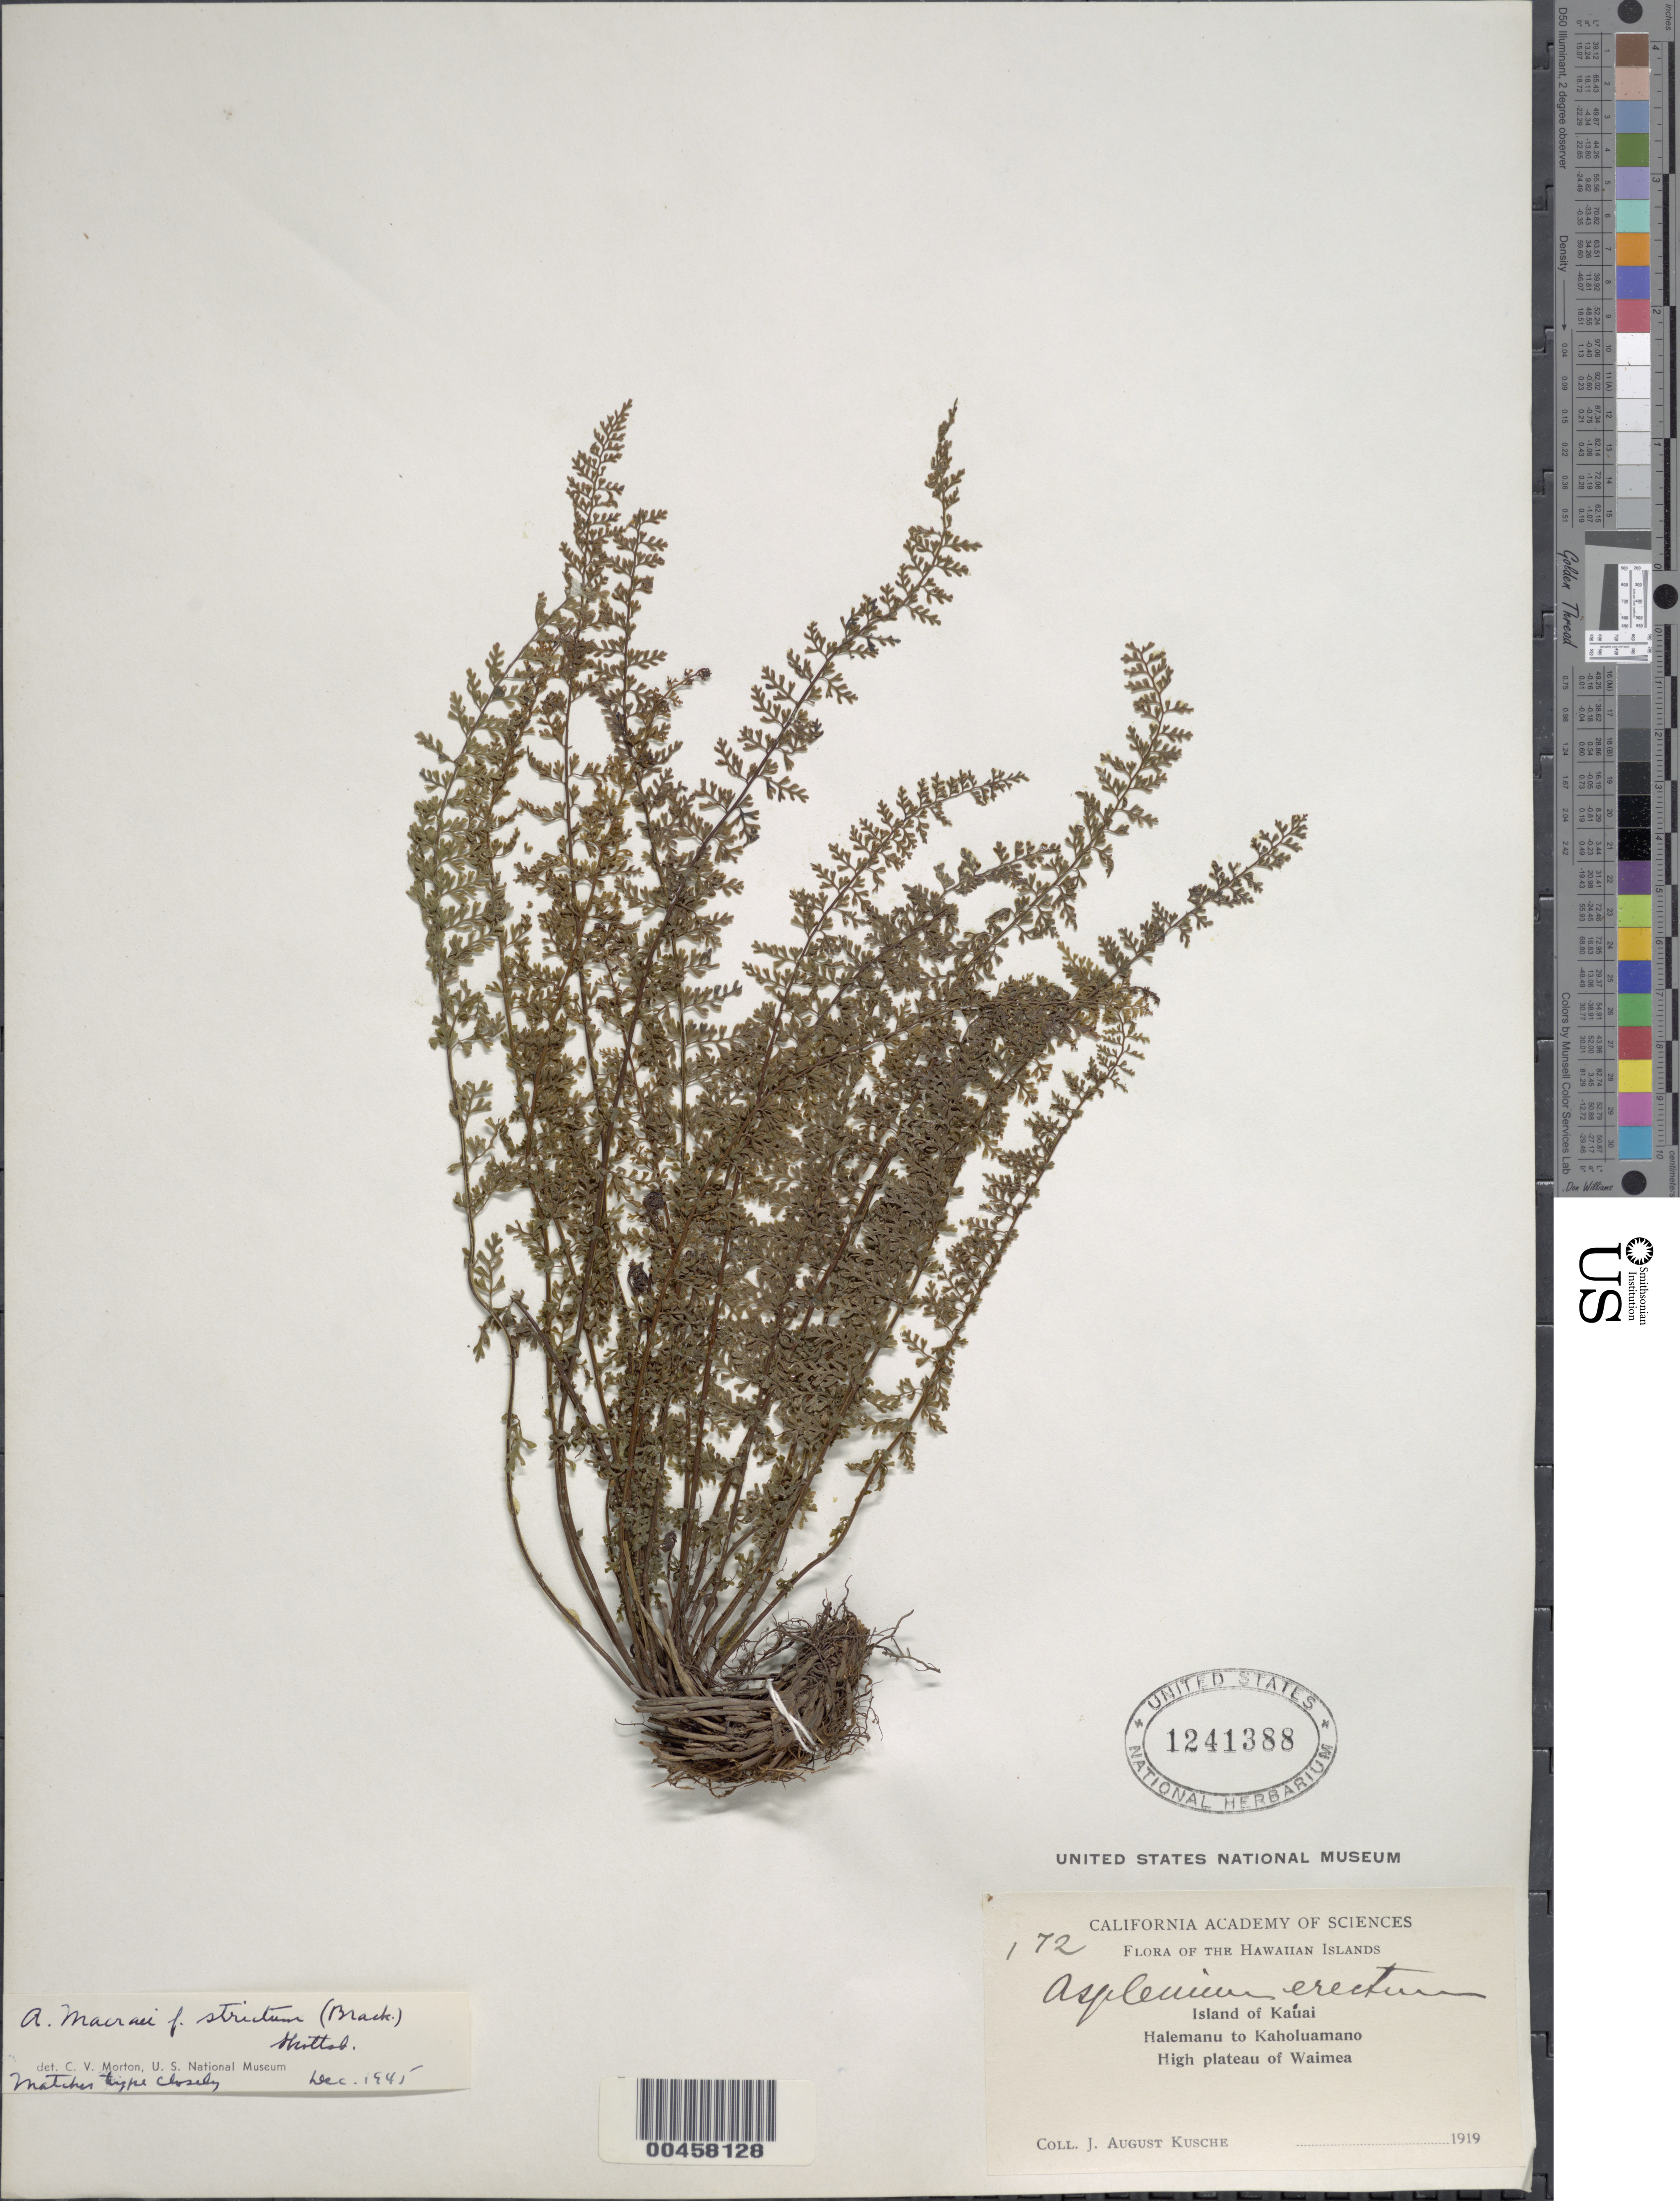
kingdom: Plantae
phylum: Tracheophyta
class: Polypodiopsida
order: Polypodiales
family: Aspleniaceae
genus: Asplenium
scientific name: Asplenium macraei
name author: Hook. & Grev.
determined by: Wagner, W. L., (BOT), Smithsonian Institution - National Museum of Natural History (UNITED STATES)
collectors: J. Kusche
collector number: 172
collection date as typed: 1919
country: United States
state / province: Hawaii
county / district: Kauai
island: Kaua'i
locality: Island of Kauai, Halemanu to Kaholuamano, High plateau of Waimea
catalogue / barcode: US 1241388